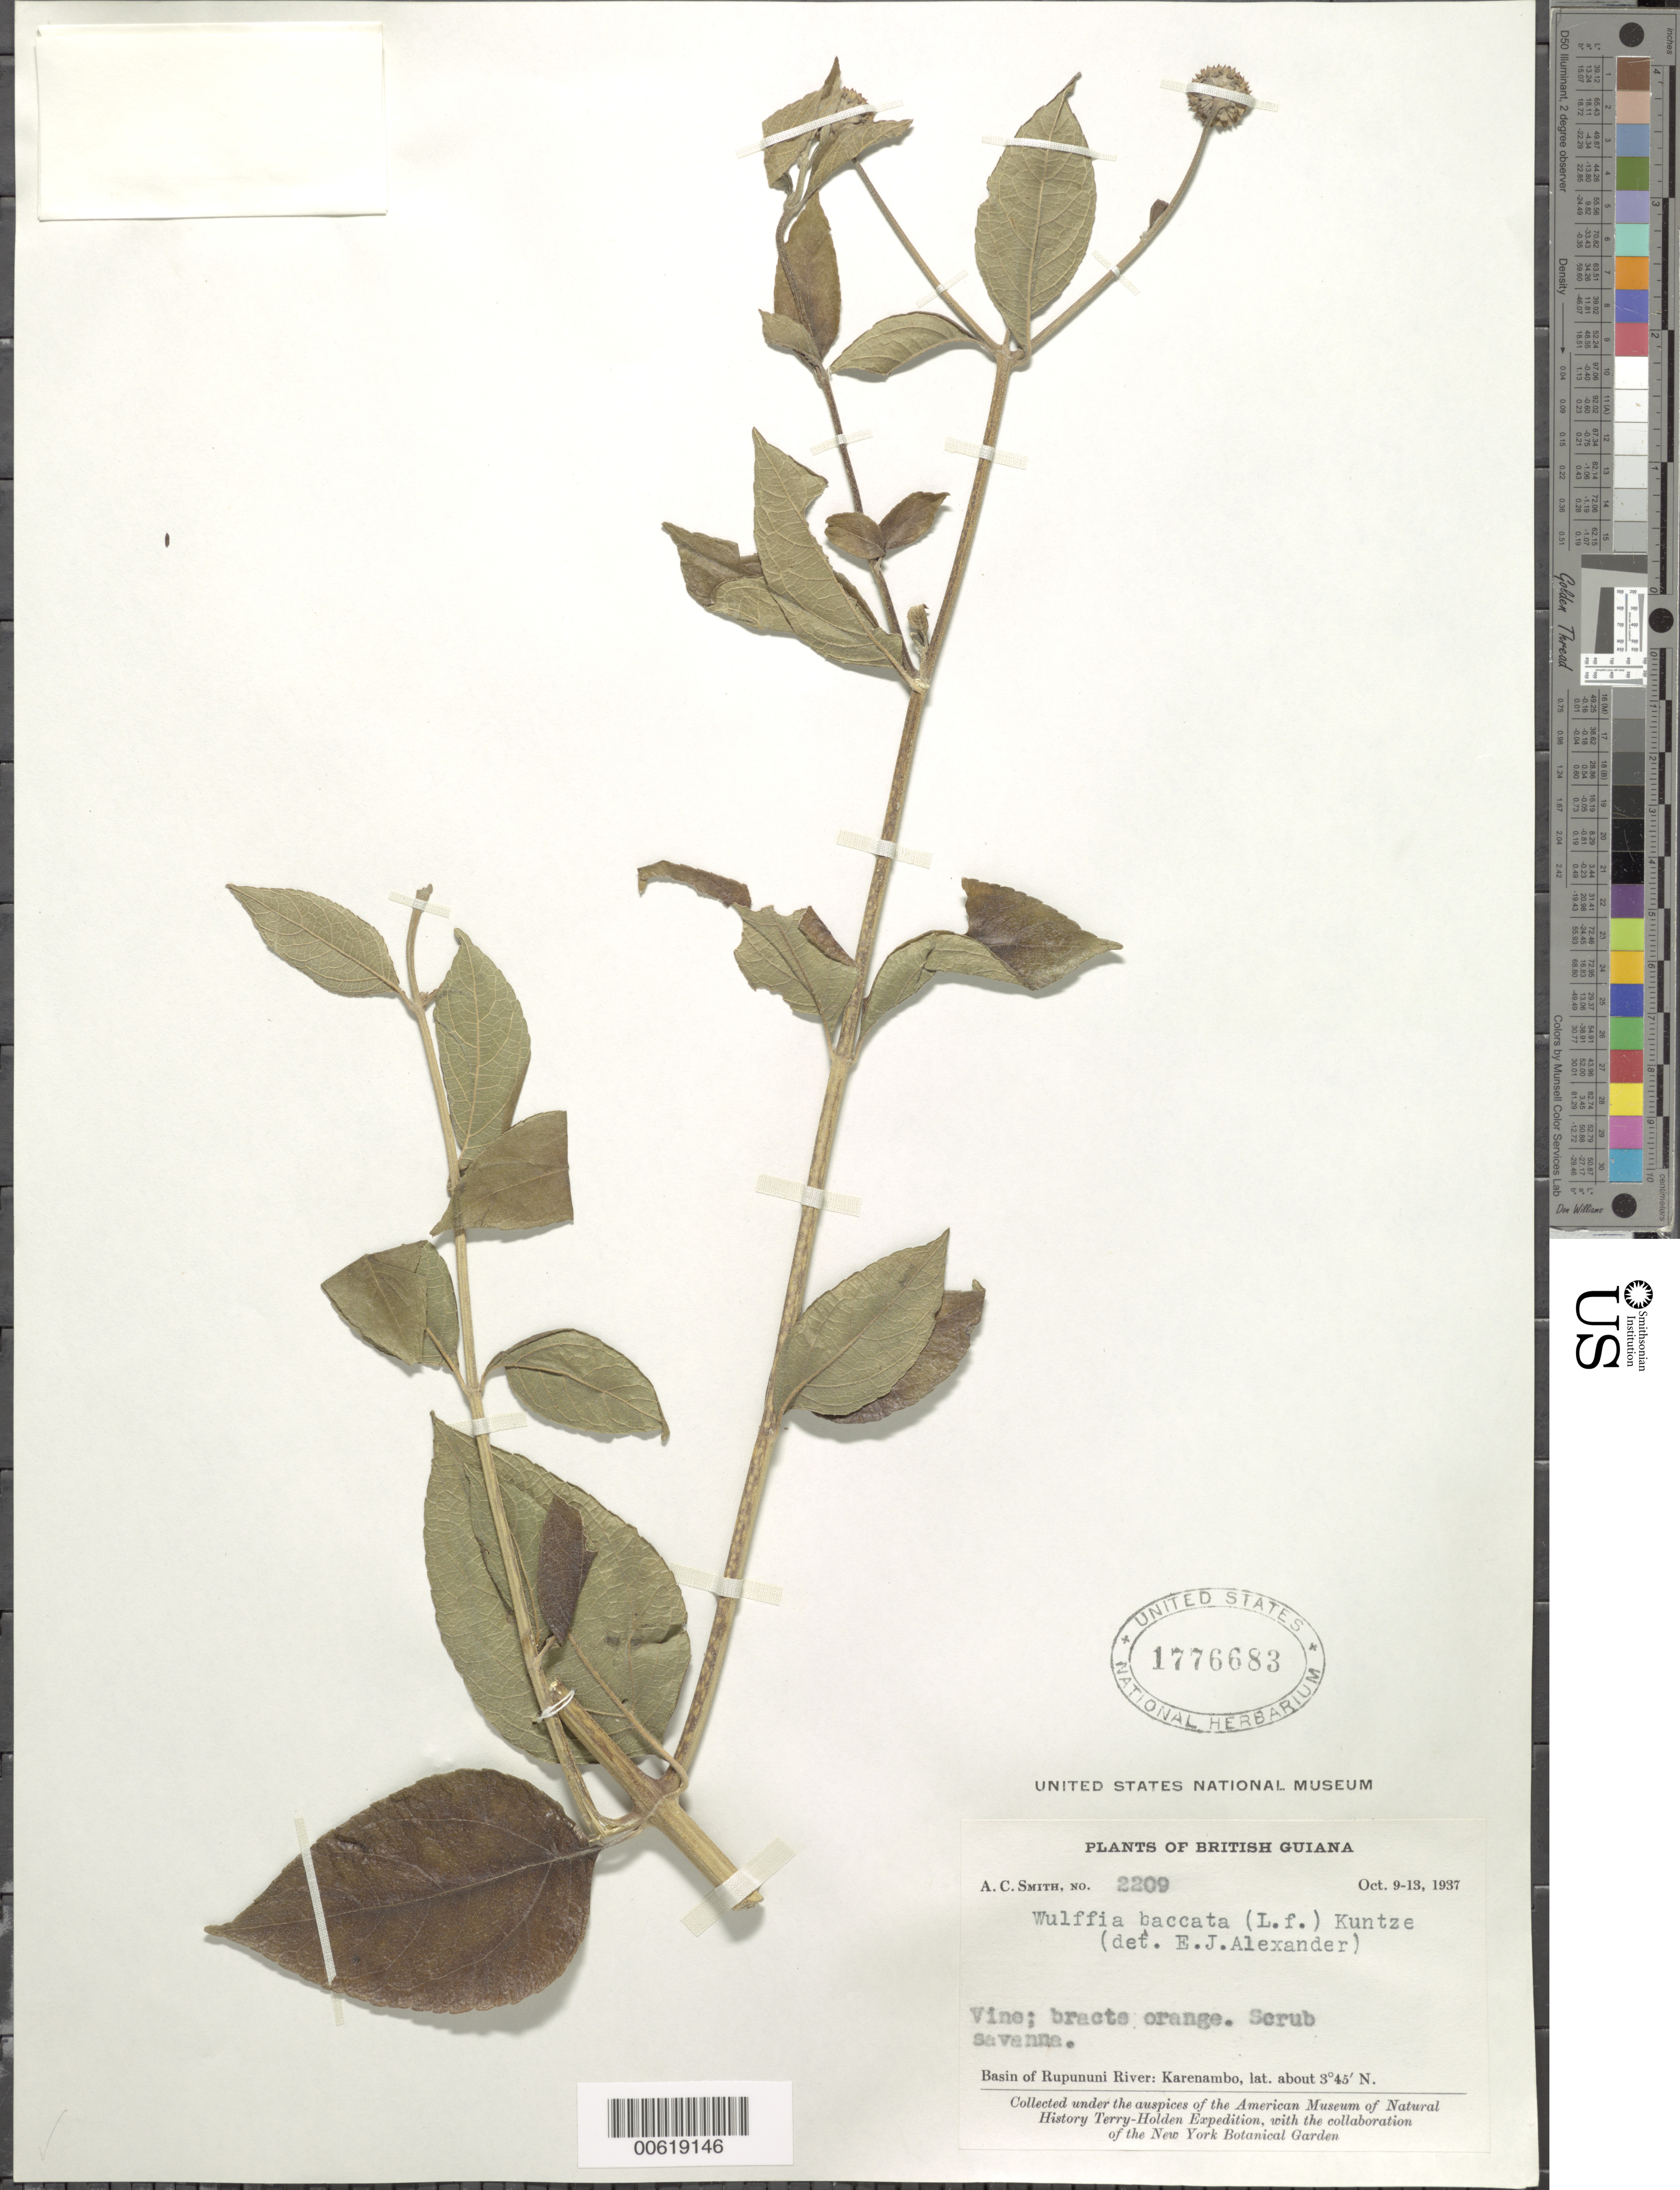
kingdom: Plantae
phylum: Tracheophyta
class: Magnoliopsida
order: Asterales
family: Asteraceae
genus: Wulffia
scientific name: Wulffia baccata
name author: (L. f.) Kuntze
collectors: A. C. Smith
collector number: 2209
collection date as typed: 9-Oct-37 to 13-Oct-37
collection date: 1937-10-09/1937-10-13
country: Guyana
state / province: U. Takutu-U. Essequibo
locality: Karanambo, Rupununi River basin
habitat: Scrub savanna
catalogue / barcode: US 1776683